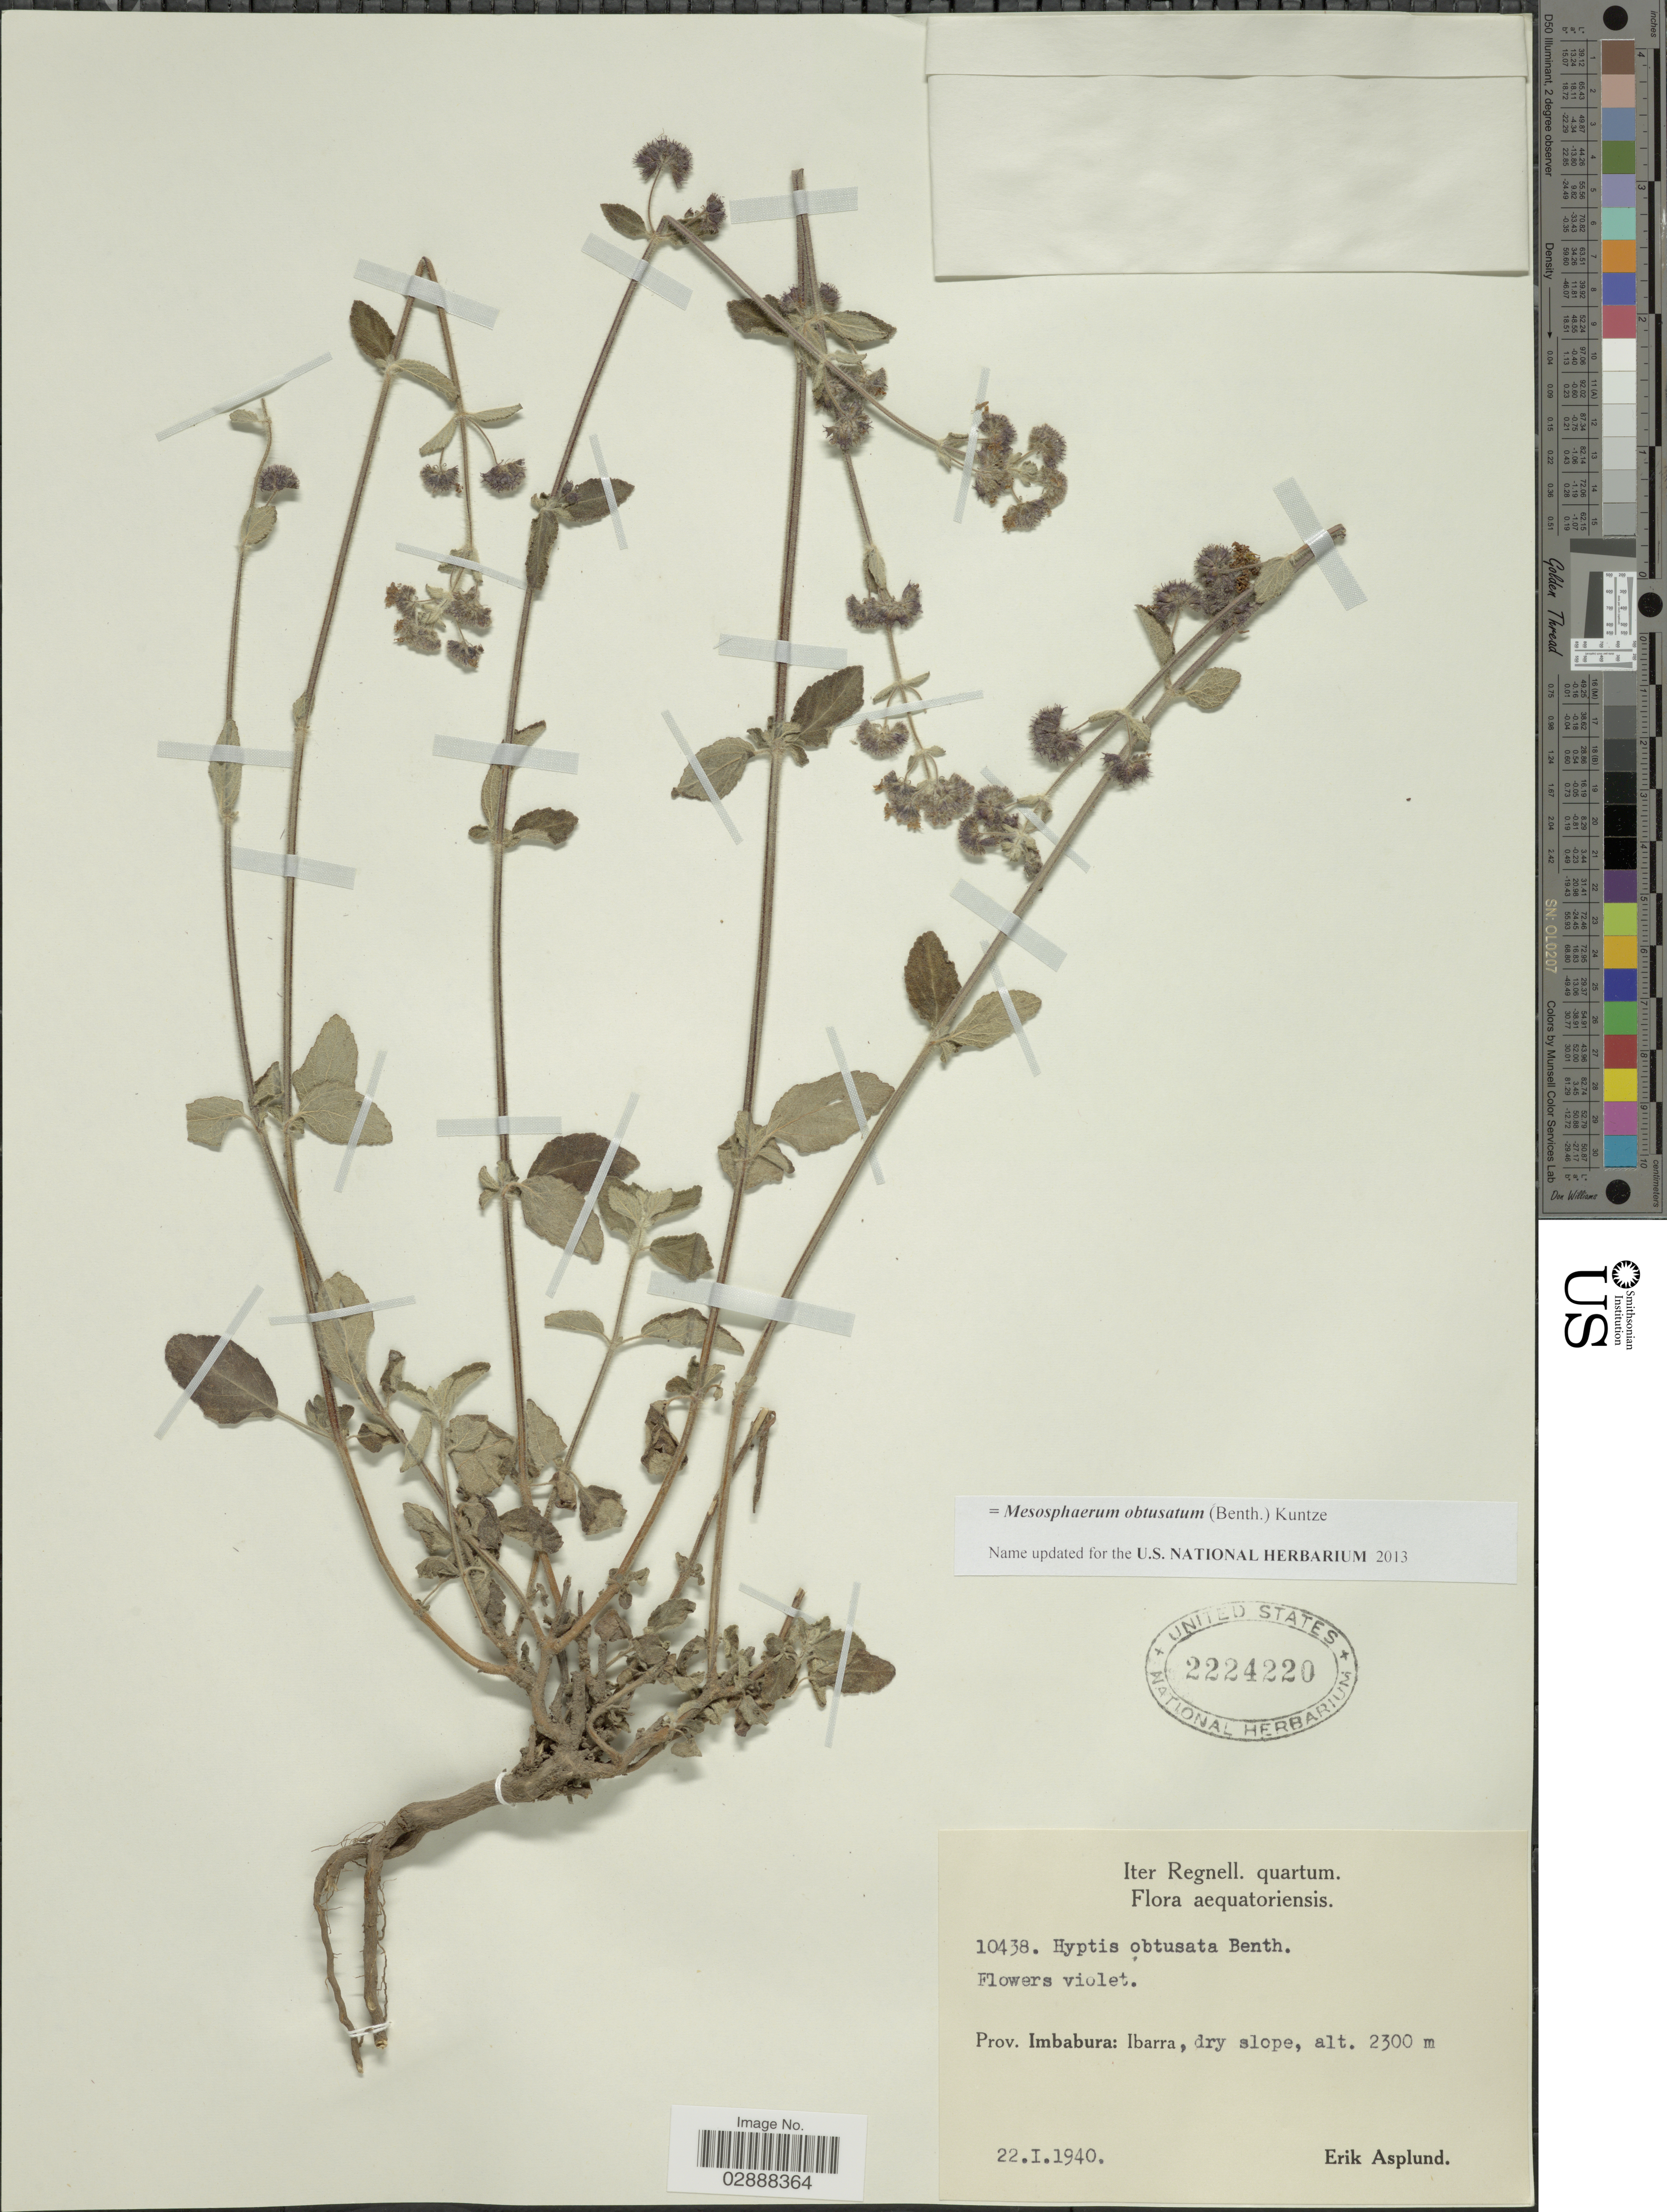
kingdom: Plantae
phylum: Tracheophyta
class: Magnoliopsida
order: Lamiales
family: Lamiaceae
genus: Mesosphaerum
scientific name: Mesosphaerum obtusatum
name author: (Benth.) Kuntze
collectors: E. Asplund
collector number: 10438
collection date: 1940-01-22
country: Ecuador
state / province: Imbabura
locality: Ibarra.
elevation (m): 2300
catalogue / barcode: US 2224220